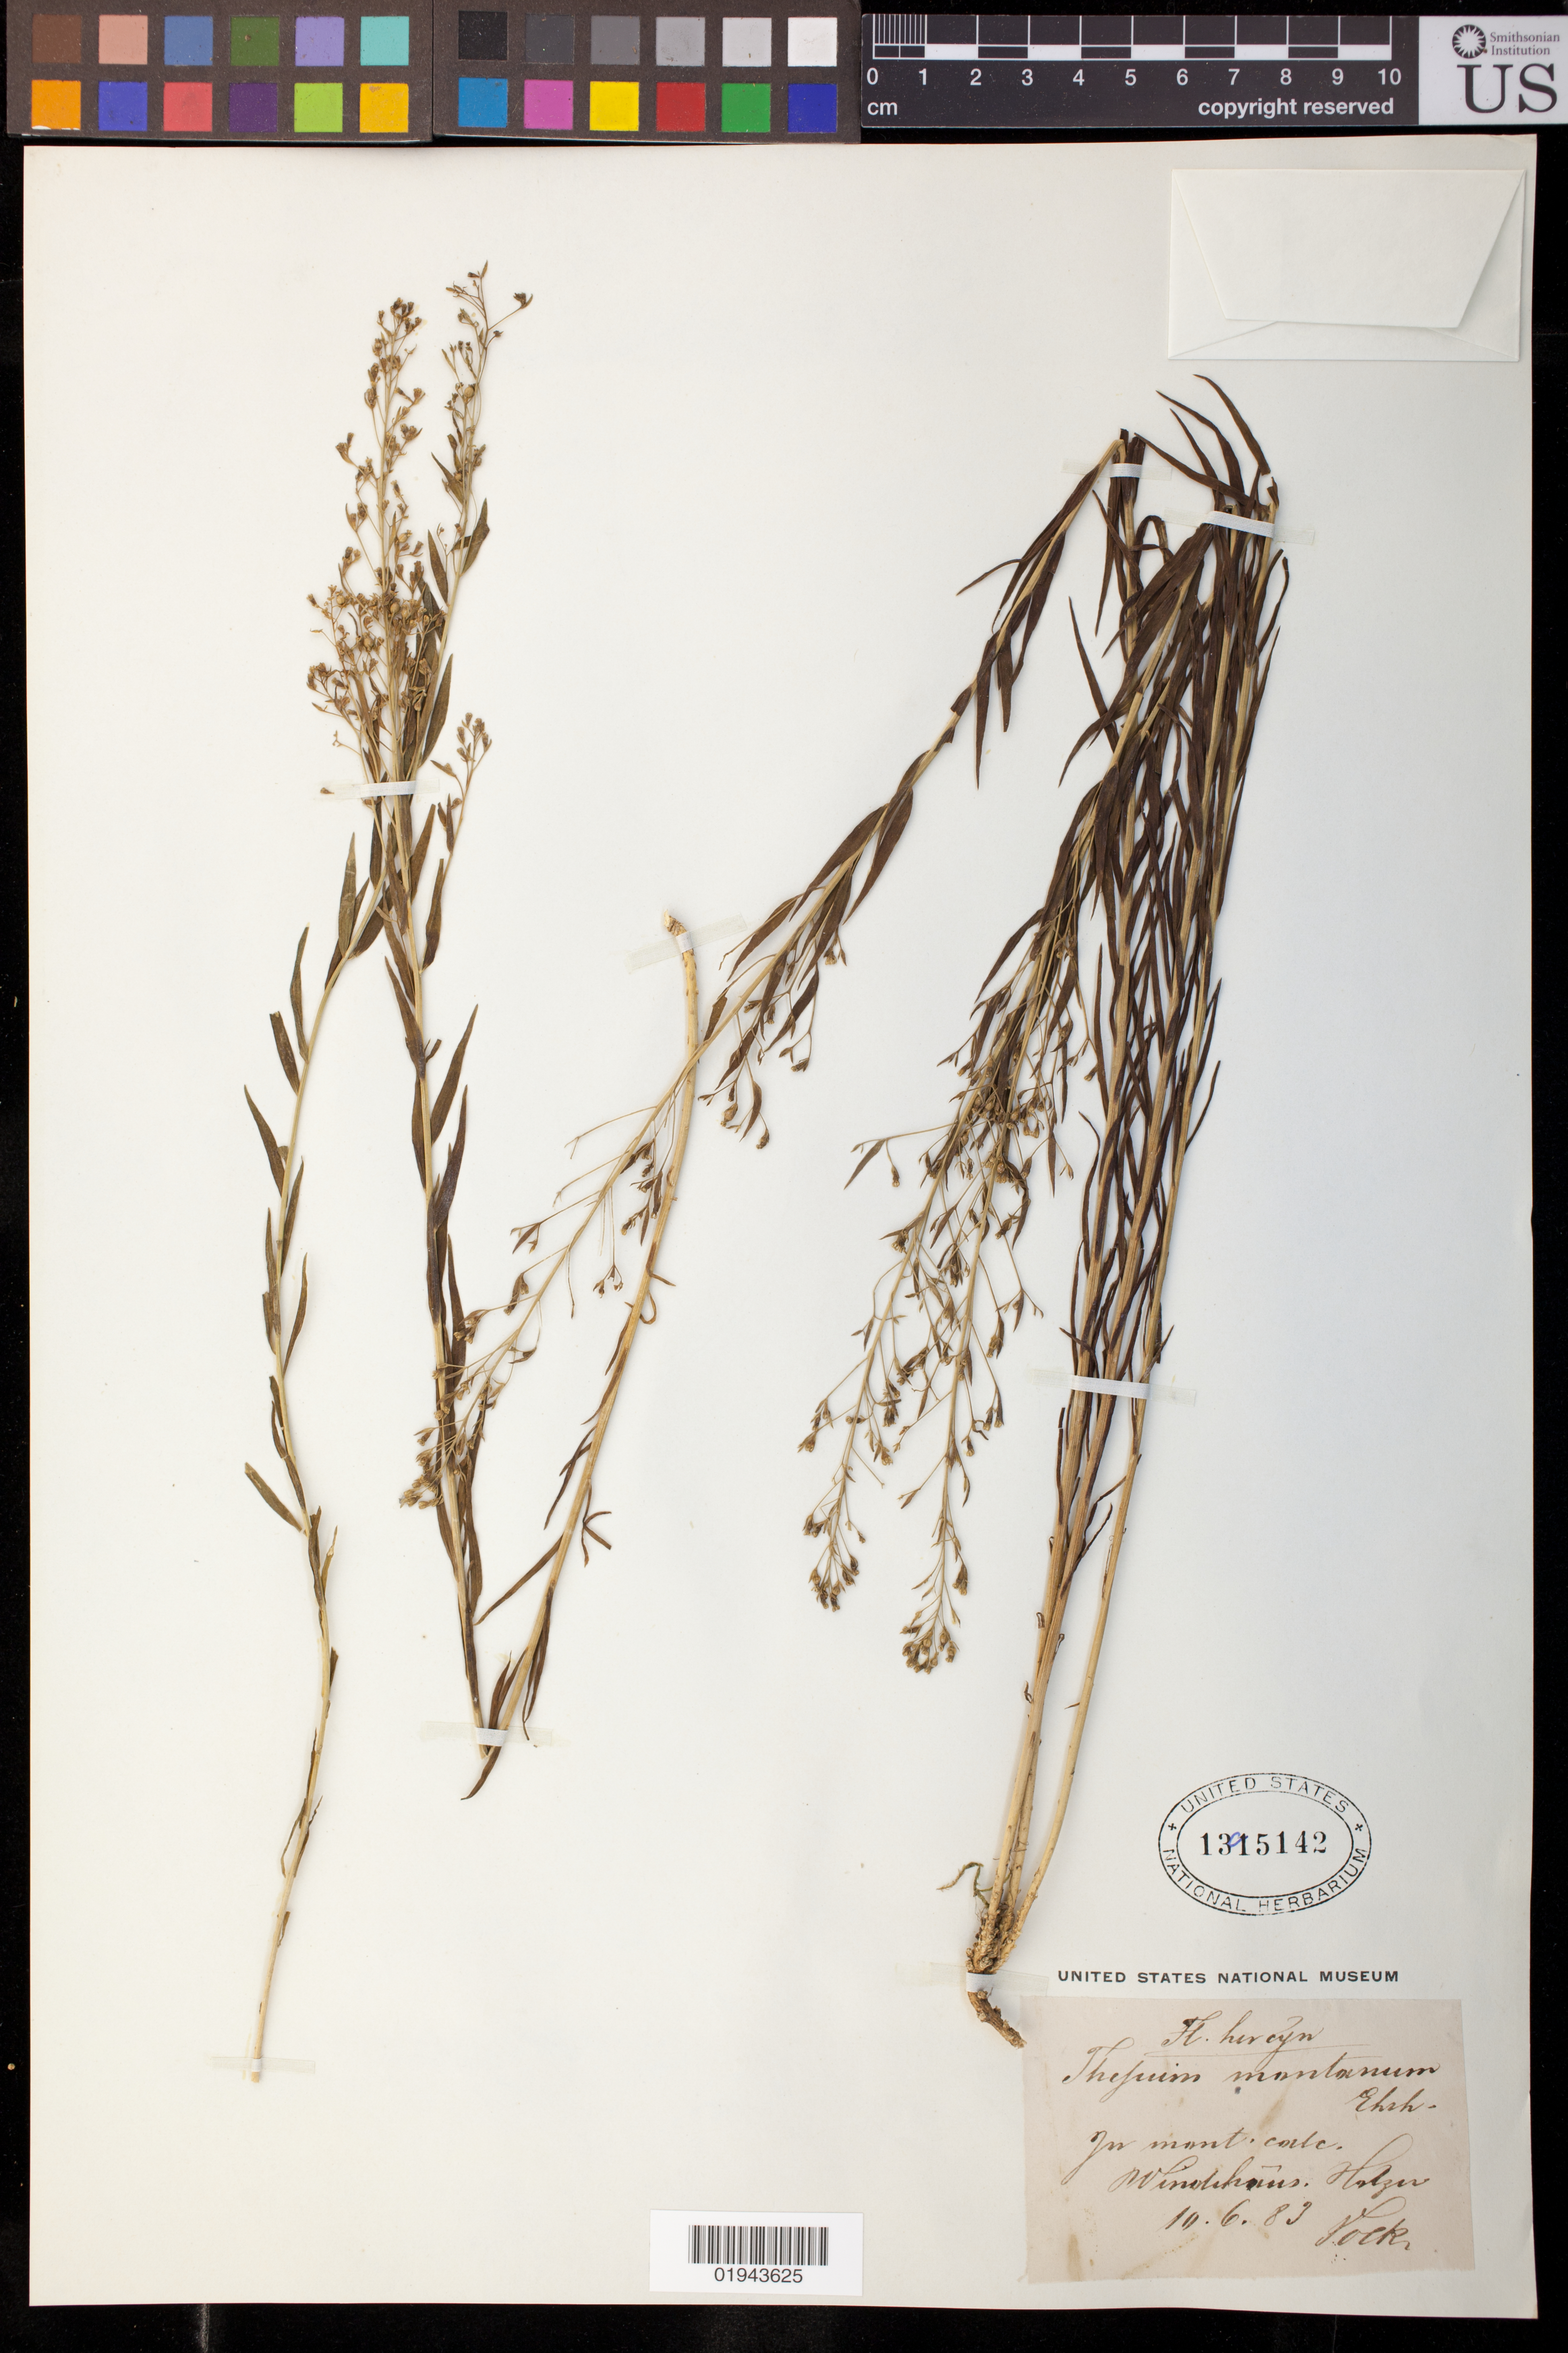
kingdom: Plantae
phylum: Tracheophyta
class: Magnoliopsida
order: Santalales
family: Thesiaceae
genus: Thesium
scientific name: Thesium montanum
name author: Ehrh. ex Hoffm.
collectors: A. Vocke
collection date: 1883-06-10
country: Germany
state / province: Bayern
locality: In mont. codc. WinhÃ¶ring. Holzen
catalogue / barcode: US 1315142